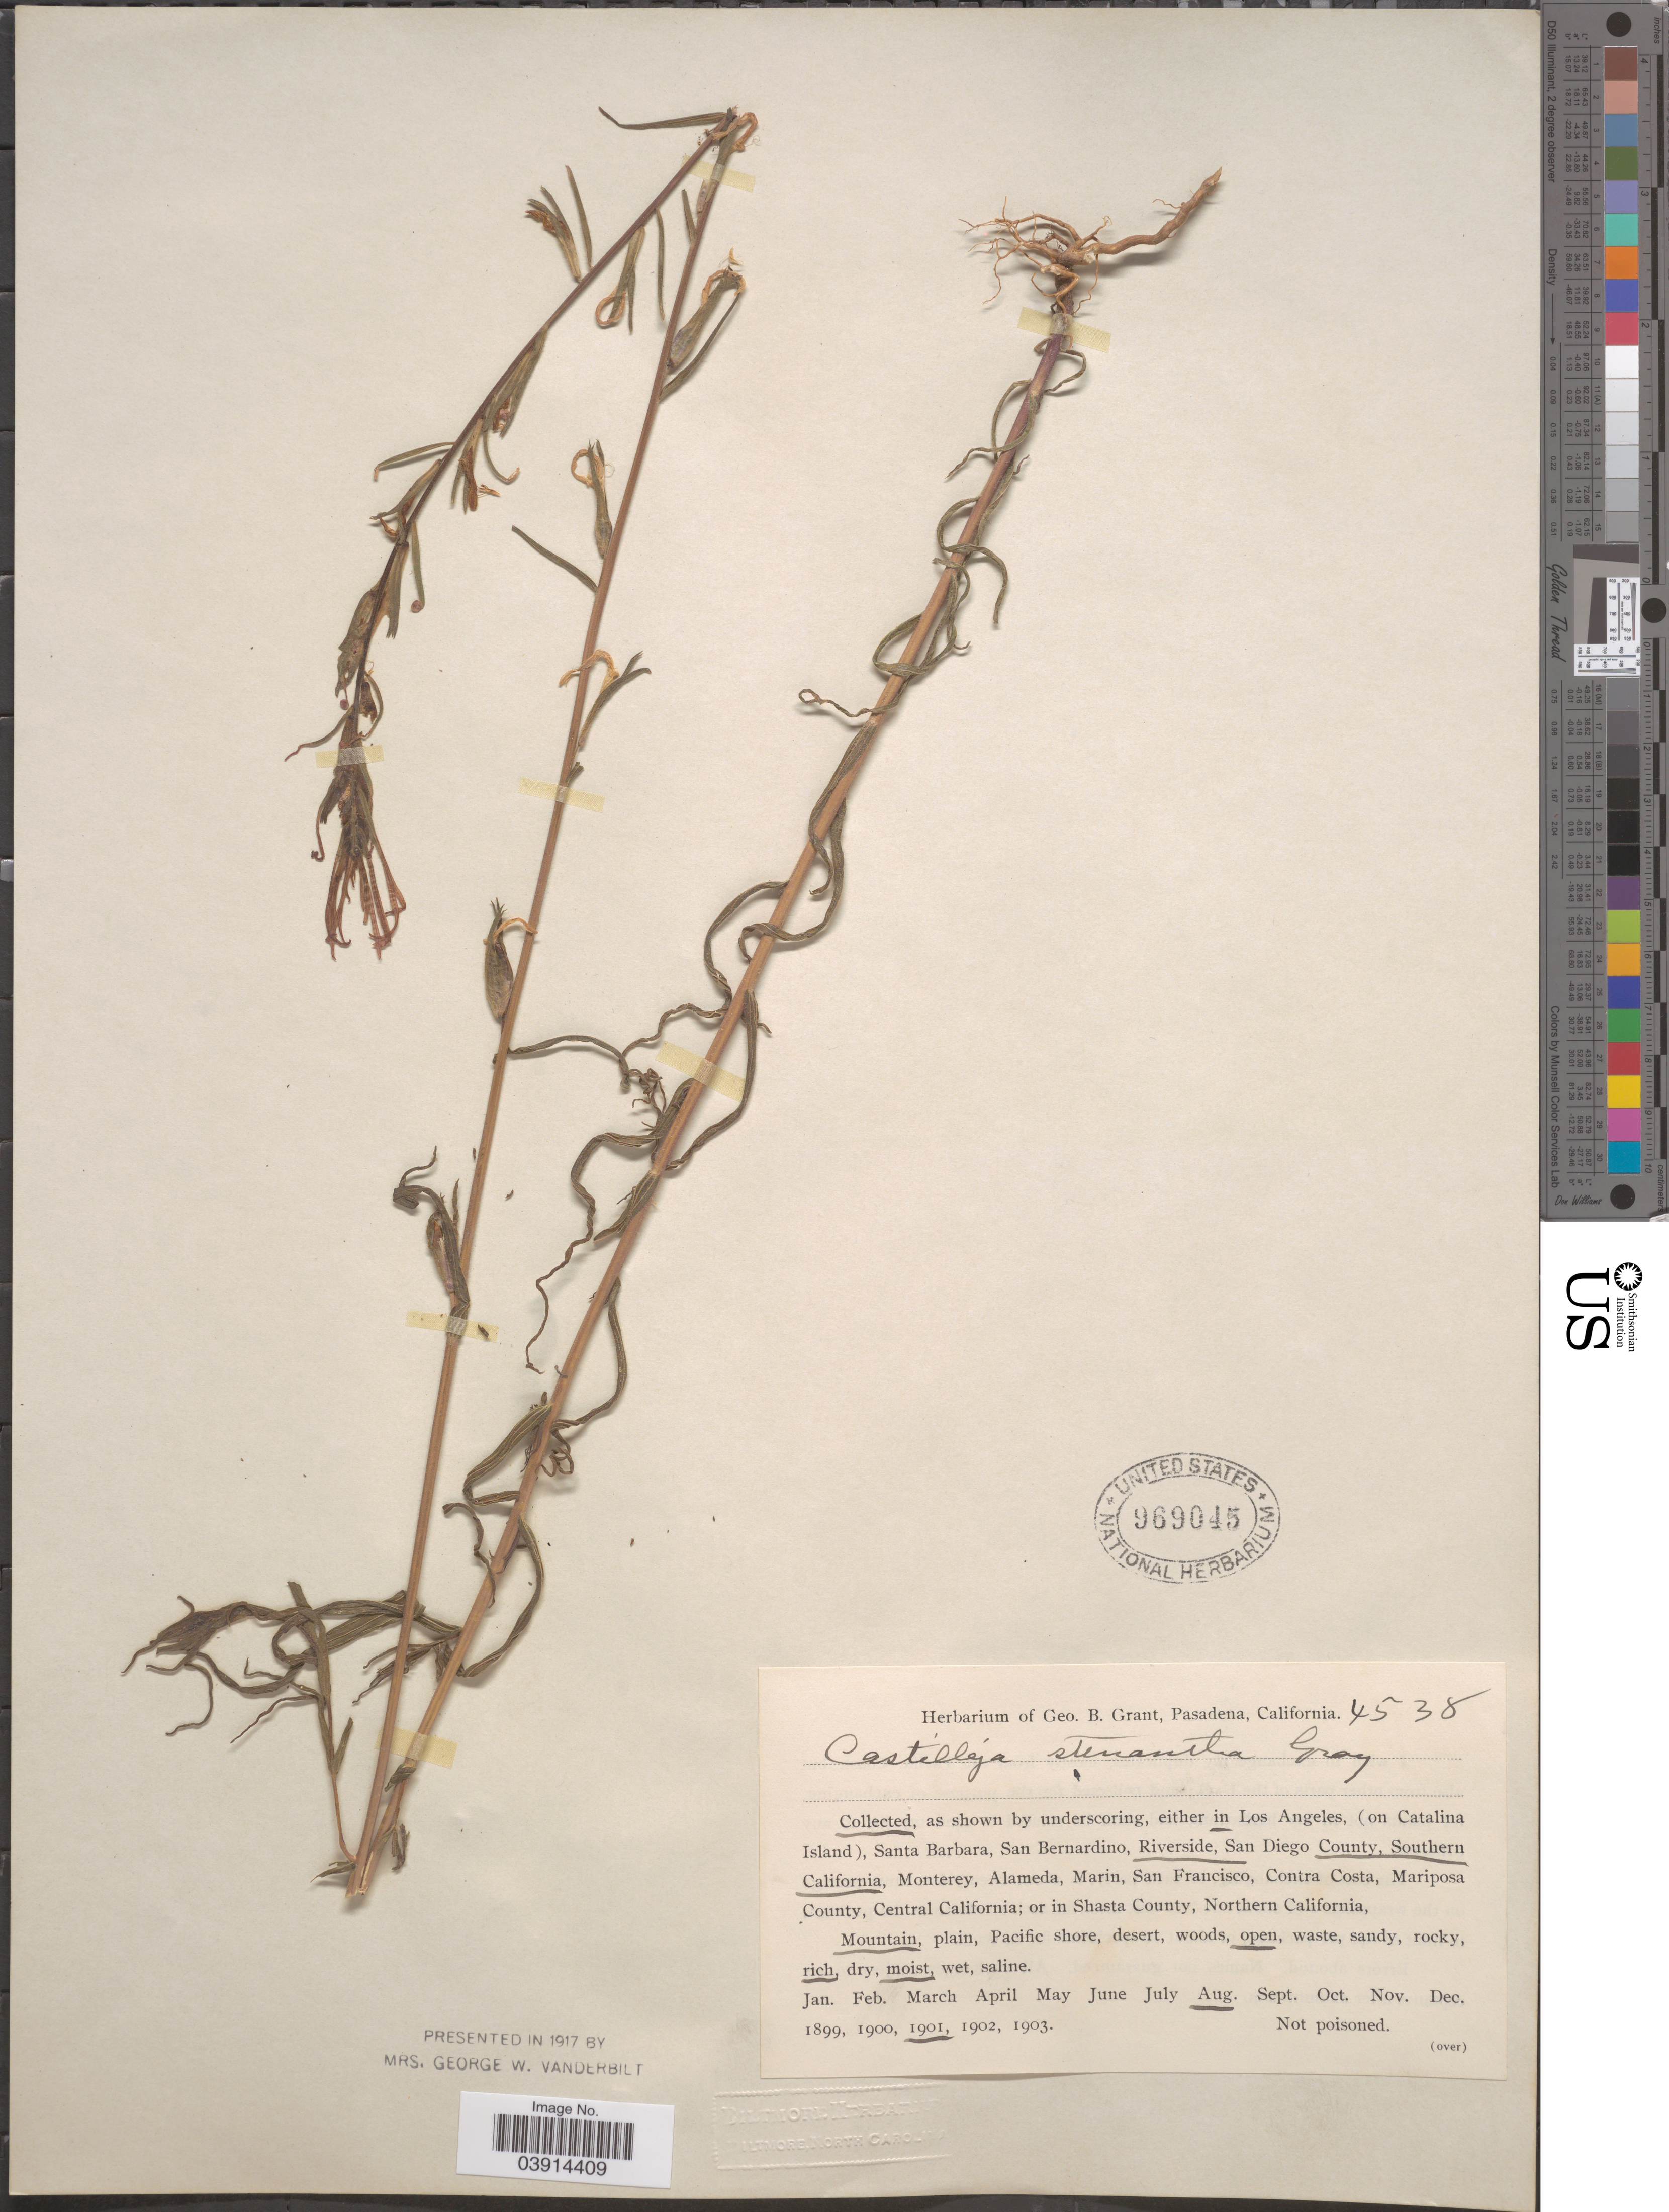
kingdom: Plantae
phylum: Tracheophyta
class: Magnoliopsida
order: Lamiales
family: Orobanchaceae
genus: Castilleja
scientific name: Castilleja stenantha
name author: A. Gray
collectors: ex herb. Geo. B. Grant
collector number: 4538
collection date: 1901-08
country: United States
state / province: California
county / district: San Diego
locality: In Riverside, San Diego County, Southern California.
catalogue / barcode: US 969045